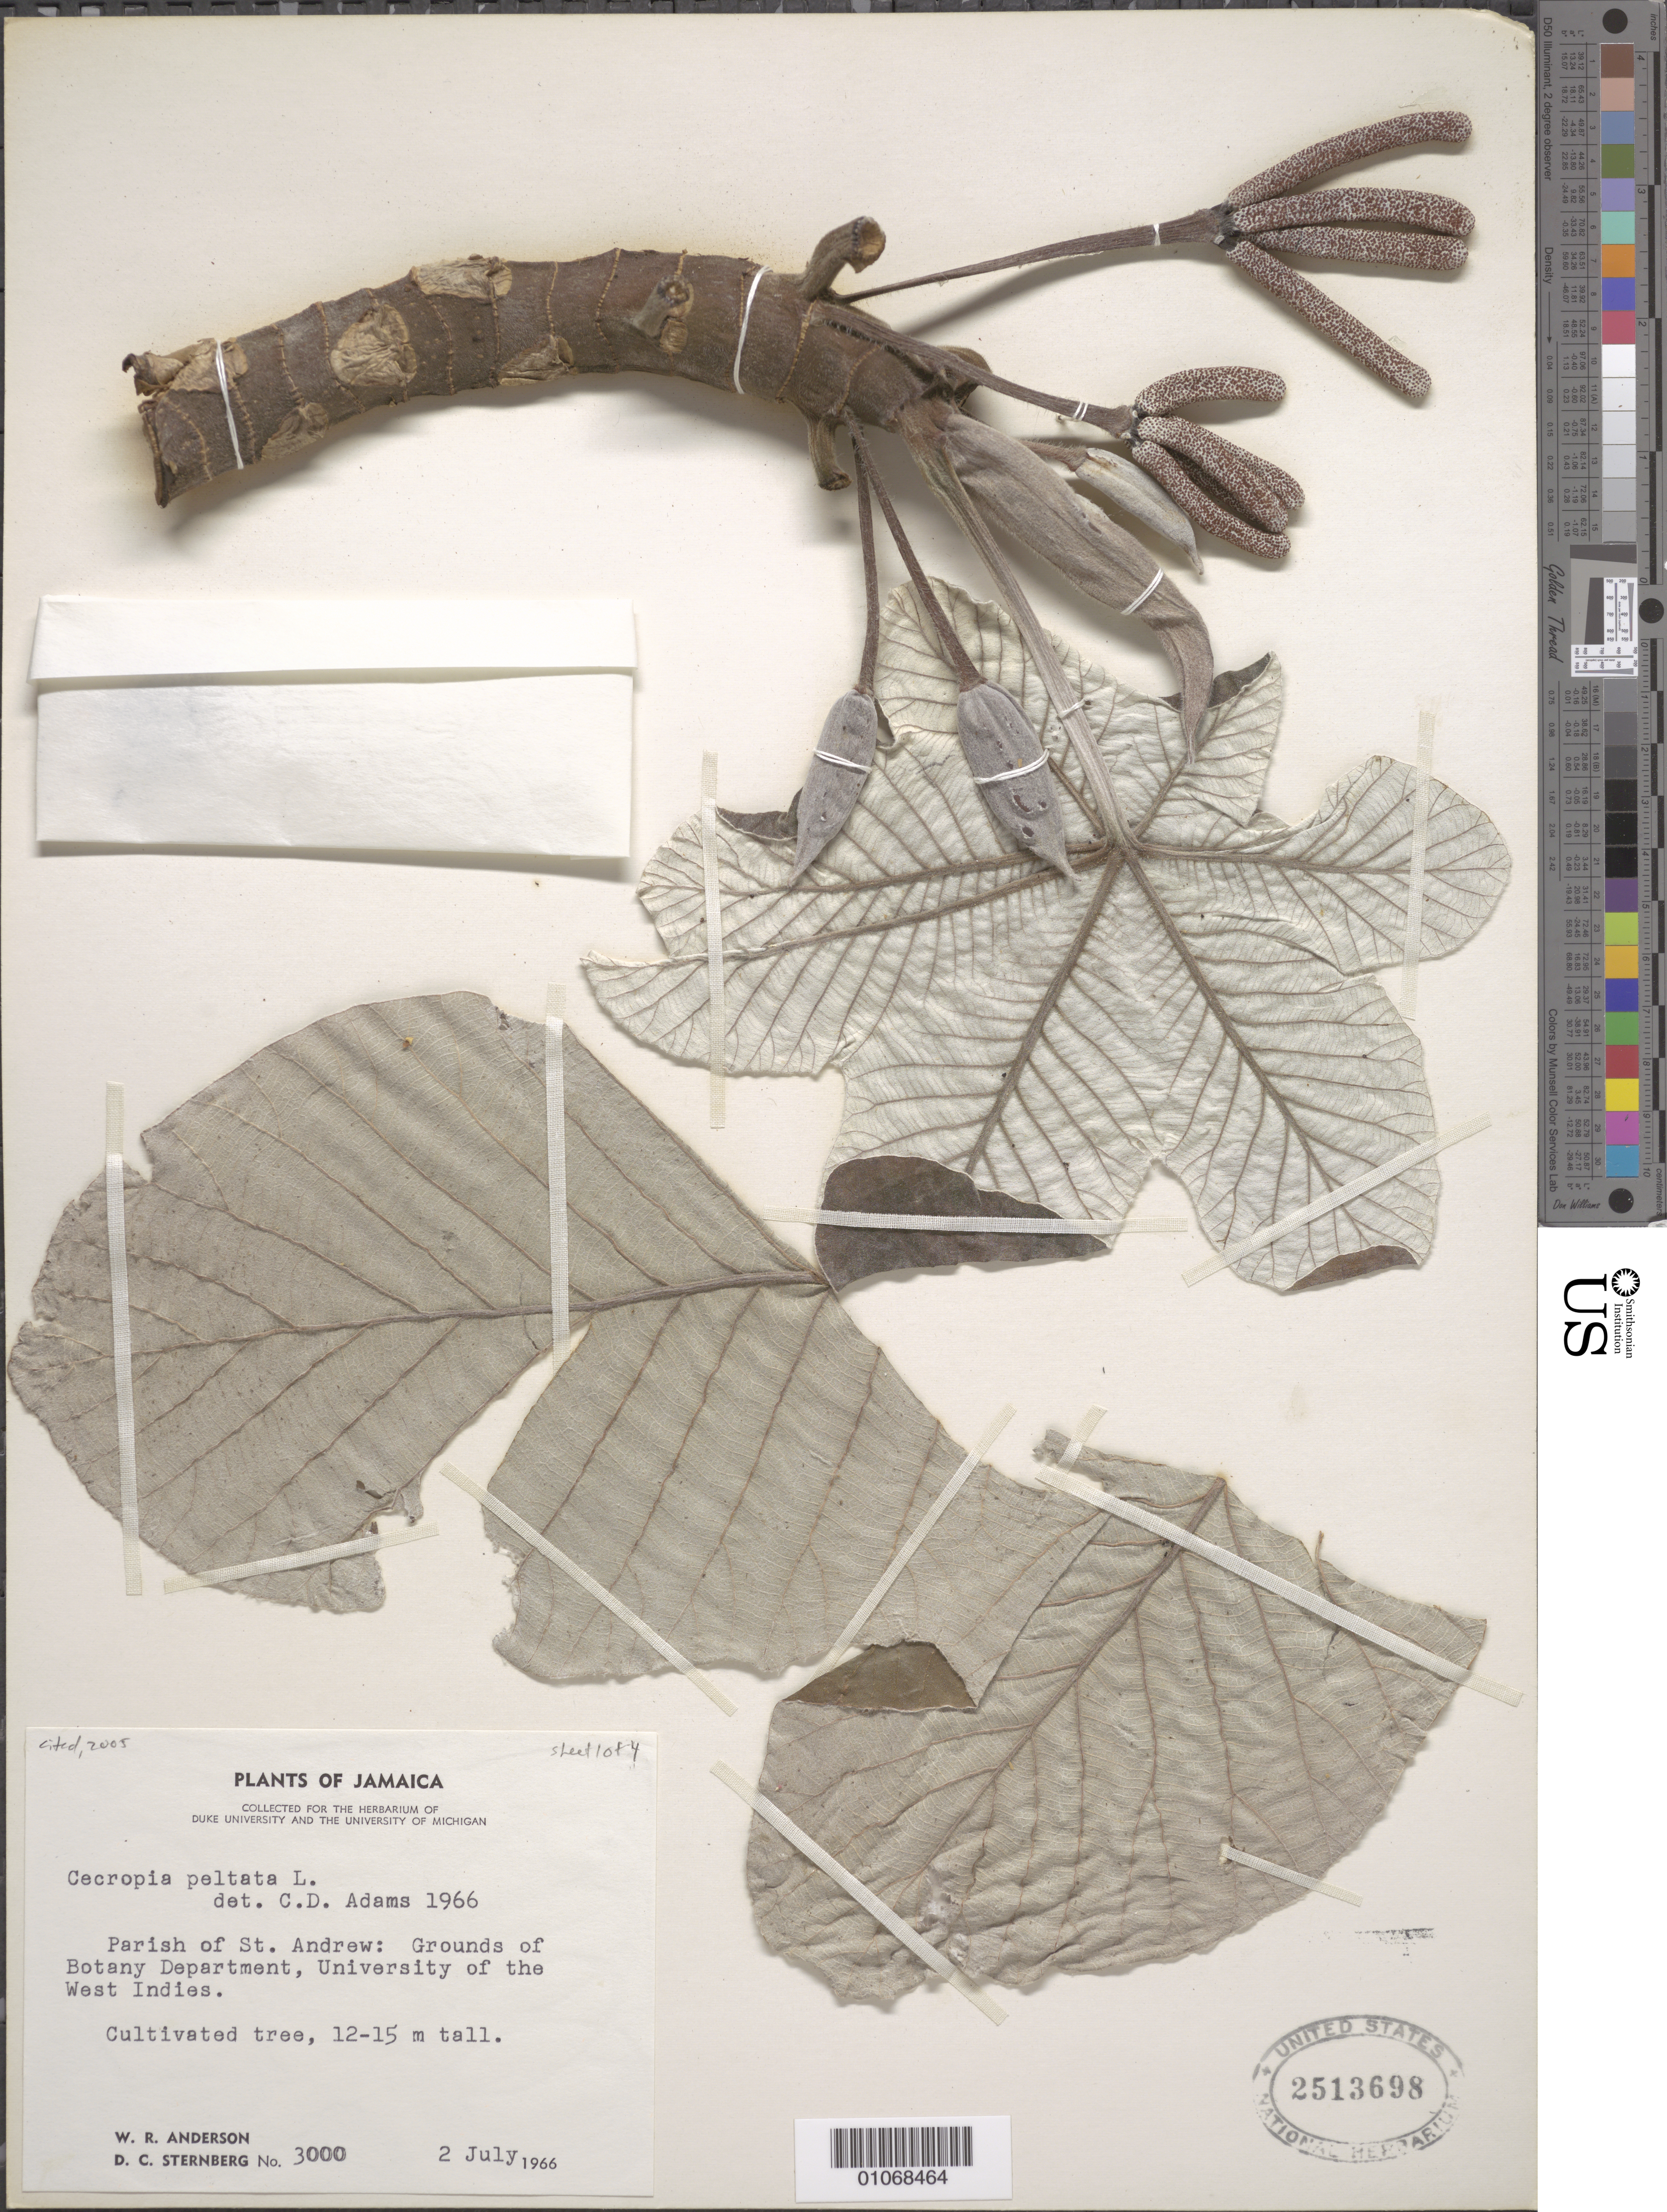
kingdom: Plantae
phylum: Tracheophyta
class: Magnoliopsida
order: Rosales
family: Urticaceae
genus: Cecropia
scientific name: Cecropia peltata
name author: L.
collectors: W. R. Anderson & D. Sternberg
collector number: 3000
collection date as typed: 02 Jul 1966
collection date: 1966-07-02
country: Jamaica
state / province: Saint Andrew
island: Jamaica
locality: Grounds of Botany depto, University of the West indies.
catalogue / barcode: US 2513698